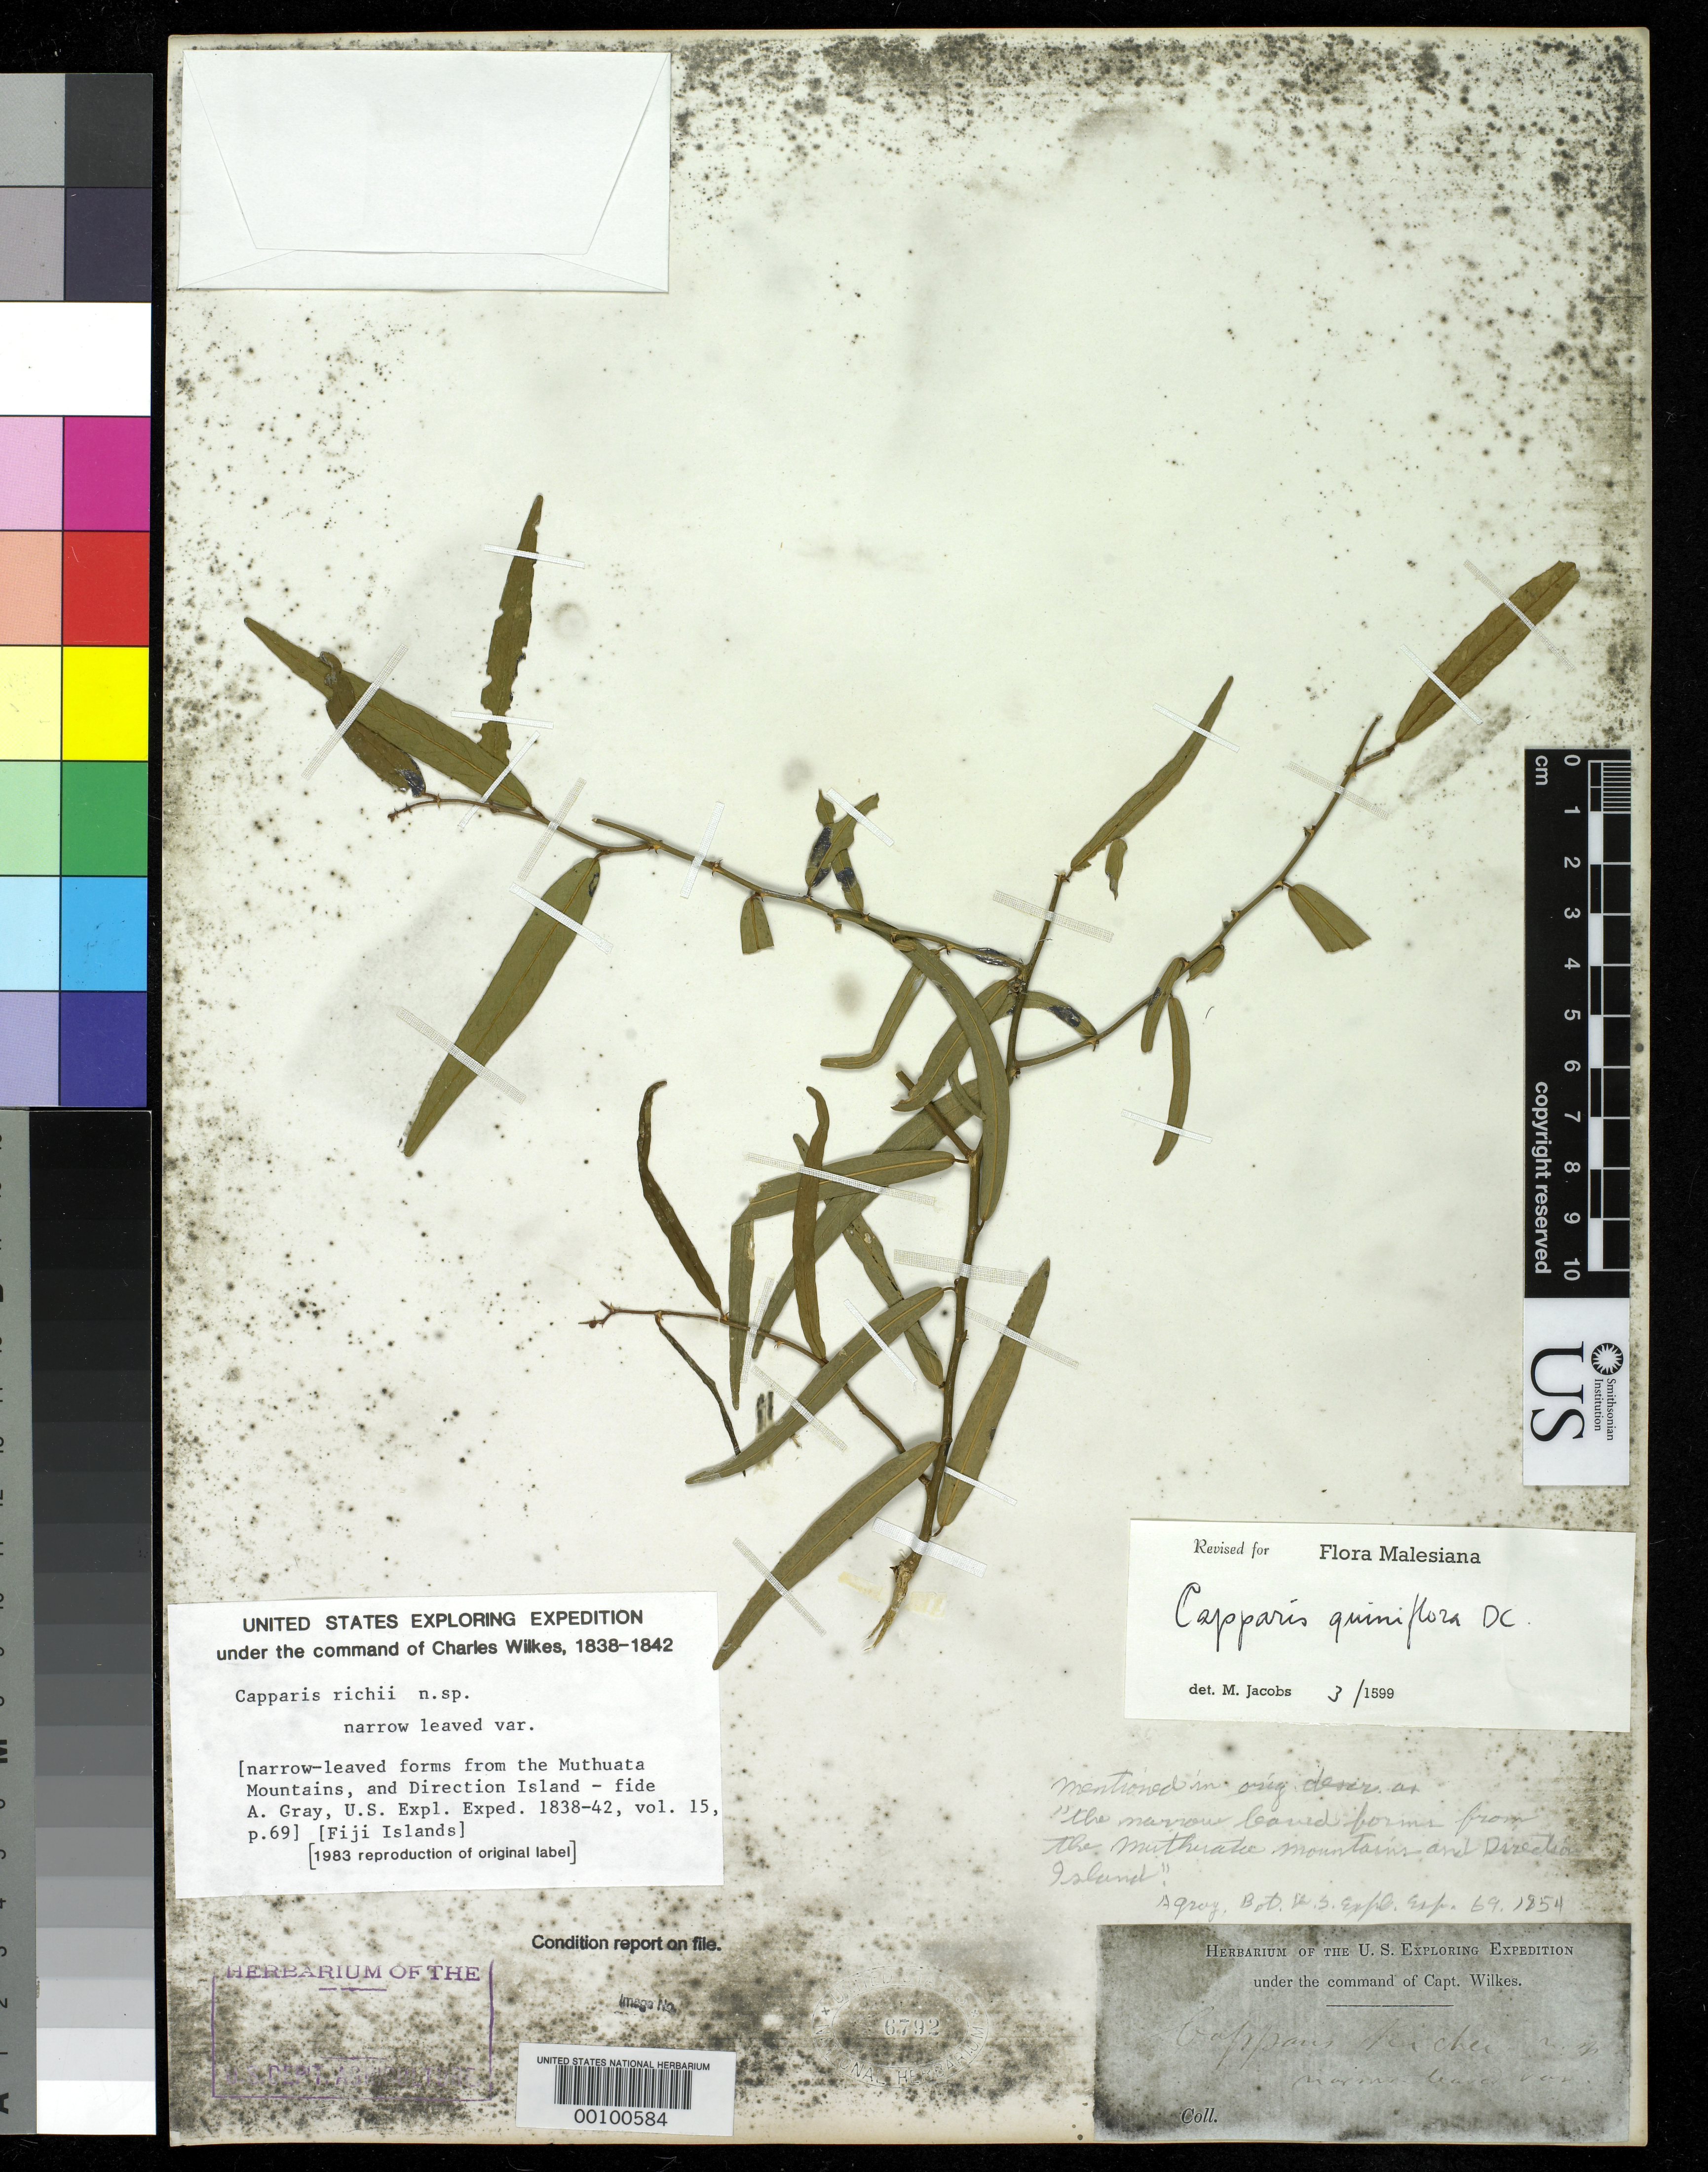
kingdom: Plantae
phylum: Tracheophyta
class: Magnoliopsida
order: Brassicales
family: Capparaceae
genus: Capparis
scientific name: Capparis richii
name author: A. Gray in Wilkes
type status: Syntype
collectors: Wilkes Explor. Exped.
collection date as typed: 1838 to -- --- 1842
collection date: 1838/1842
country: Fiji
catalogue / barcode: US 6792